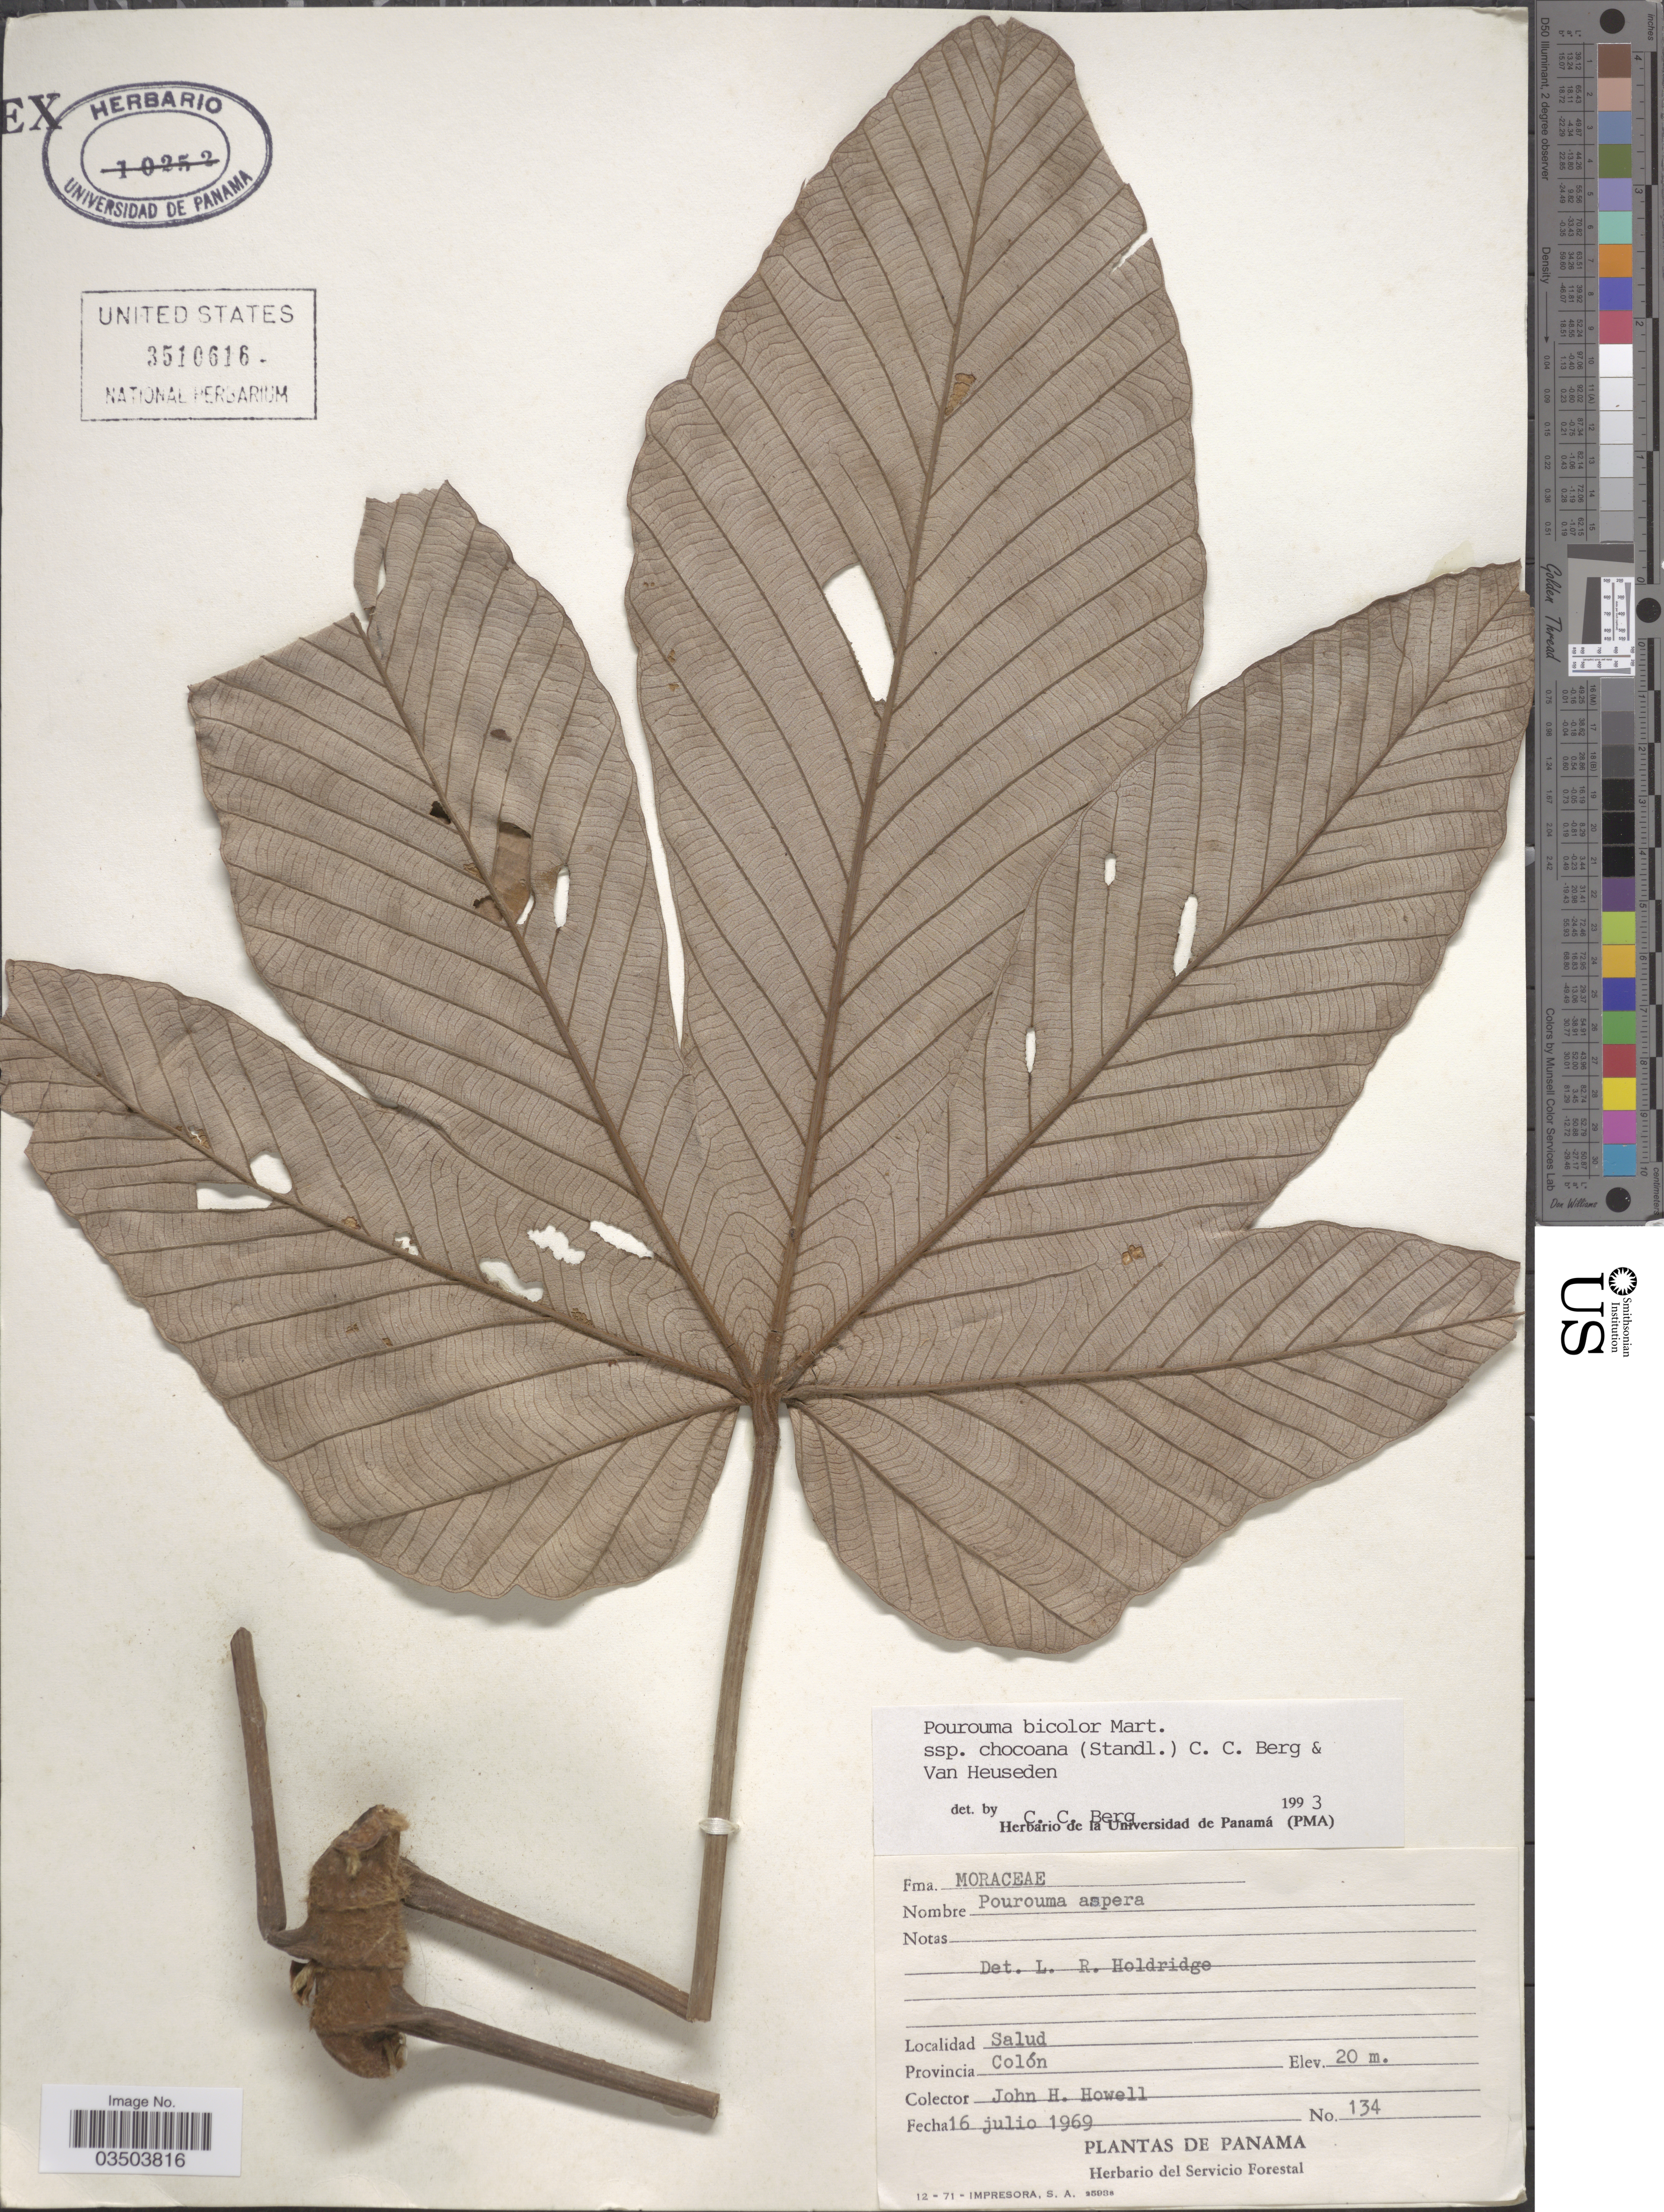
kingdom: Plantae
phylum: Tracheophyta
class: Magnoliopsida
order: Rosales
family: Urticaceae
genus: Pourouma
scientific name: Pourouma bicolor subsp. chocoana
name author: (Standl.) C.C. Berg & Heusden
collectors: J. Howell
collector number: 134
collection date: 1969-07-16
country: Panama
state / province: Colón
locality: Salud.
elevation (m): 20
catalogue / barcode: US 3510616